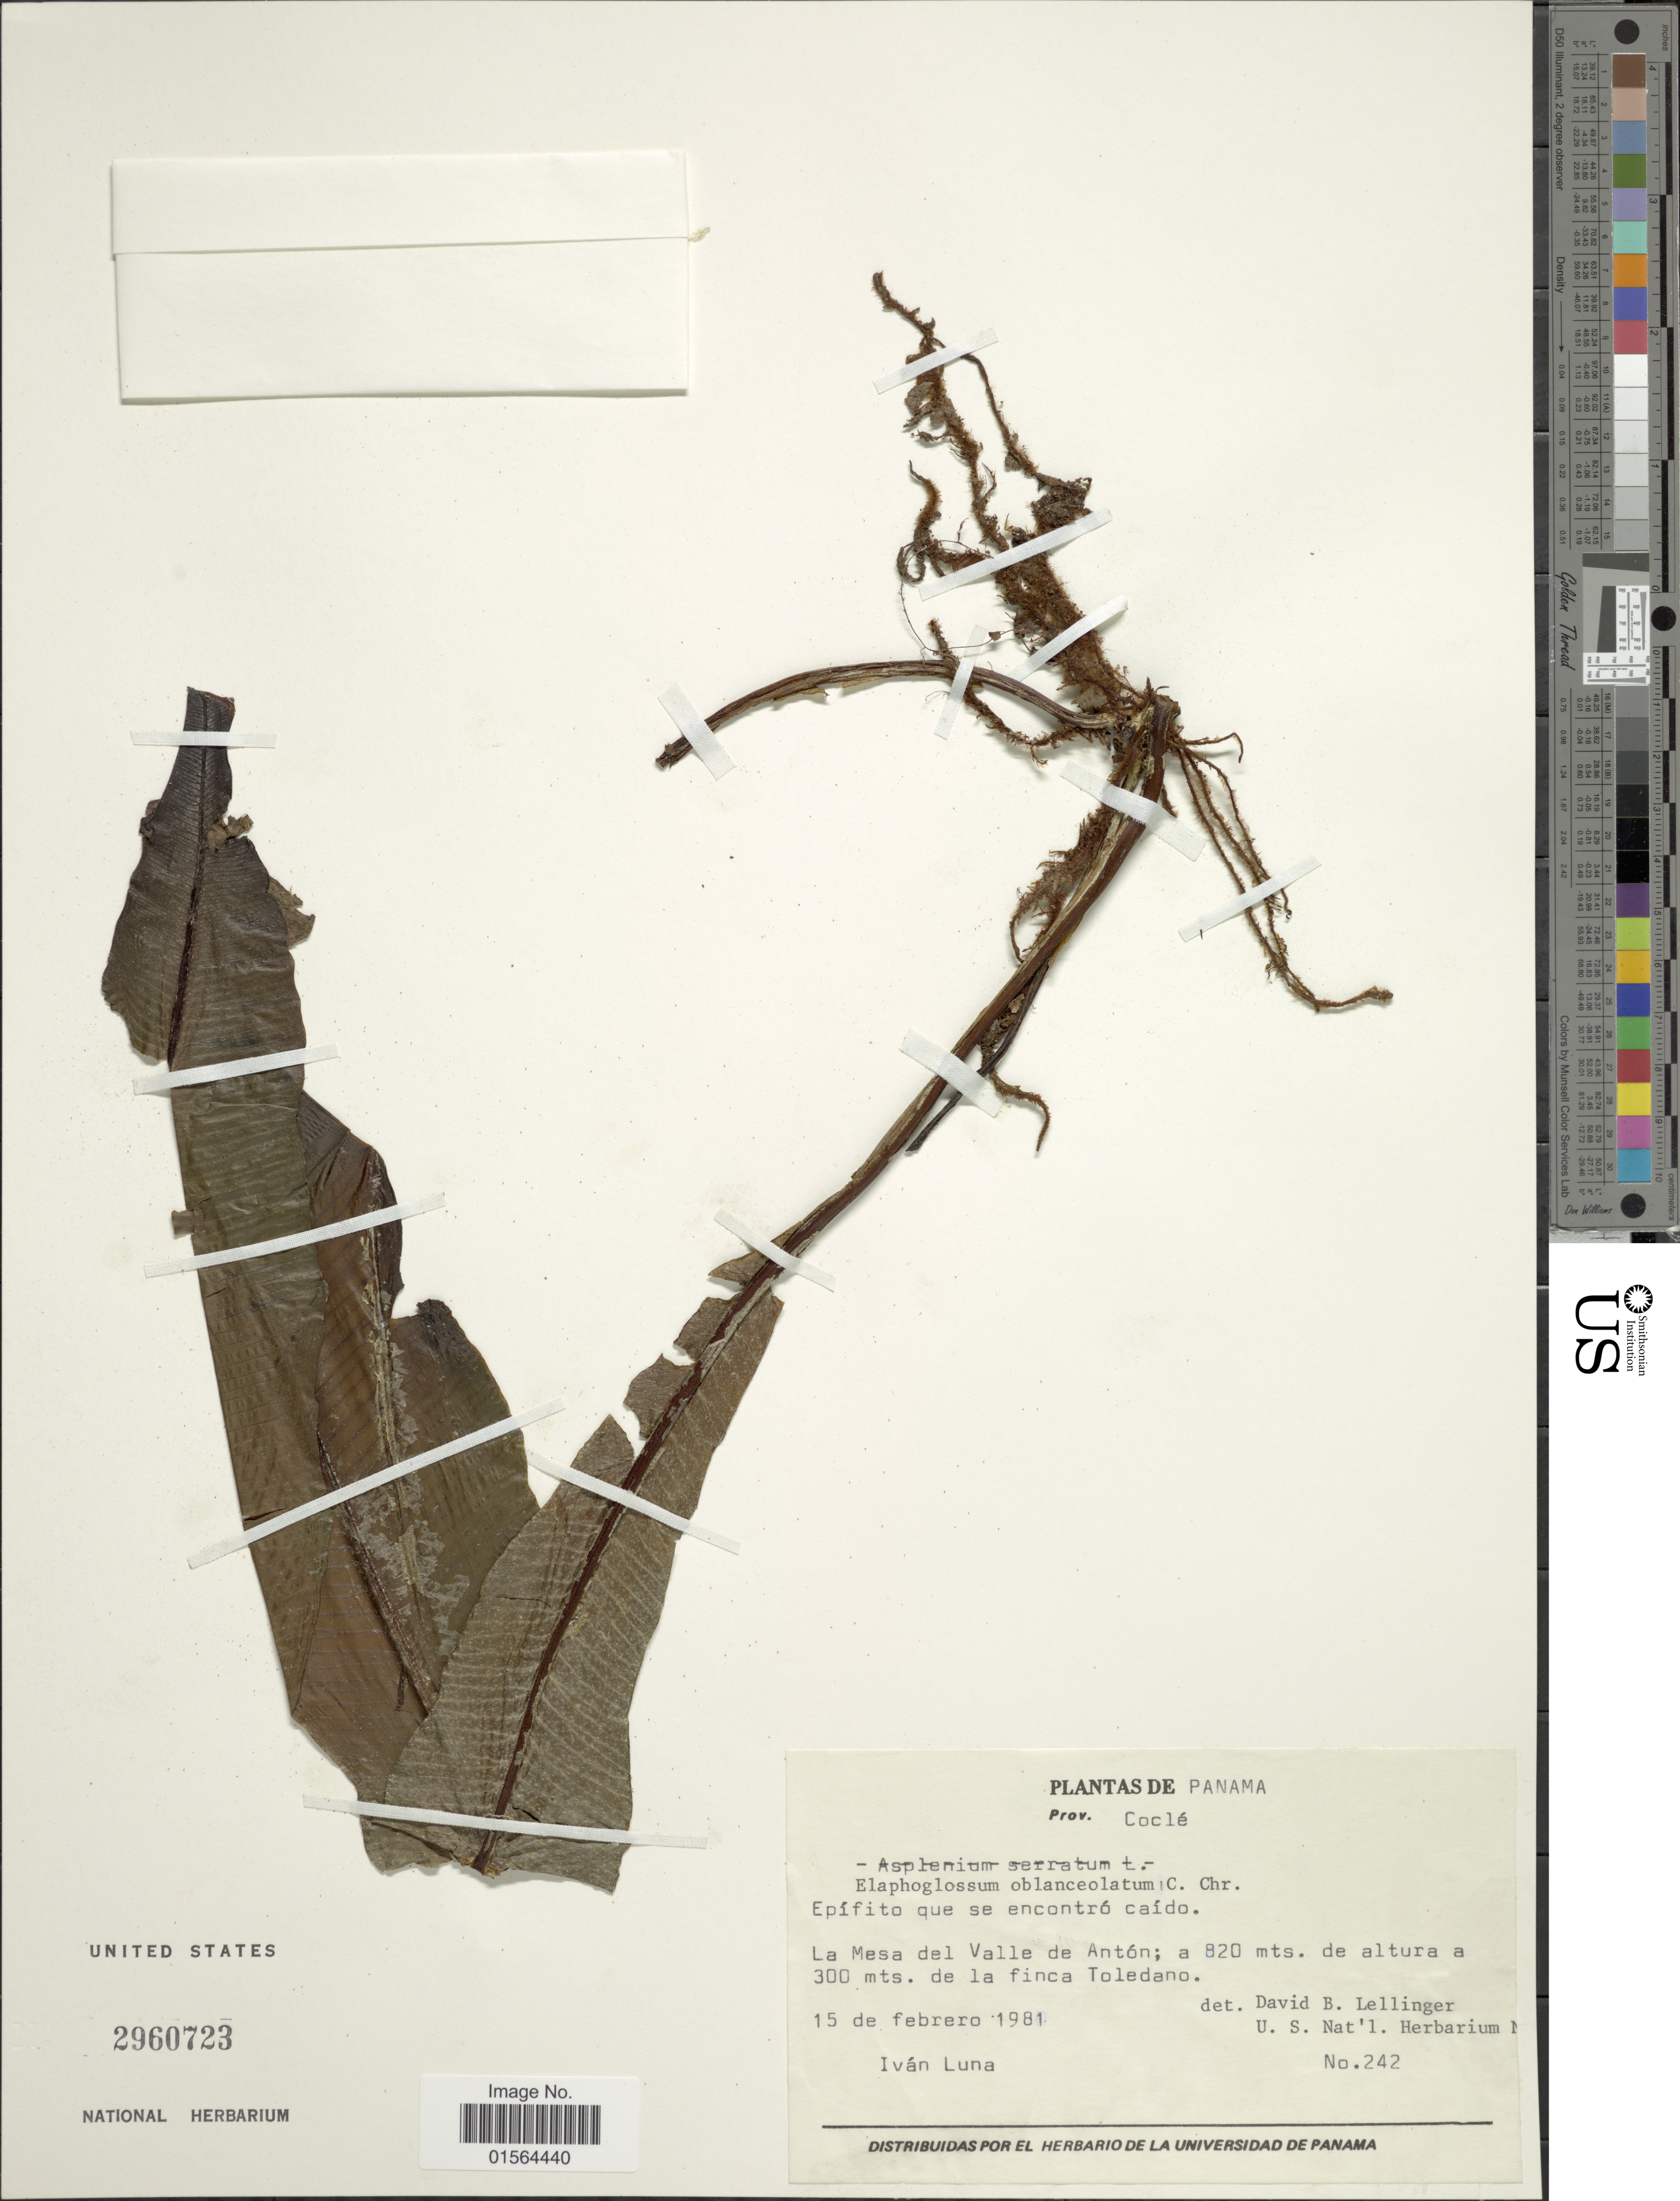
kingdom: Plantae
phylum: Tracheophyta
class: Polypodiopsida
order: Polypodiales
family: Dryopteridaceae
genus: Elaphoglossum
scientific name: Elaphoglossum oblanceolatum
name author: C. Chr.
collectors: I. Luna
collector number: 242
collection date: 1981-02-15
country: Panama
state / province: Coclé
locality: Prov. Cocle, La Mesa del Valle de Anton, de la finca Toledano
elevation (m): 300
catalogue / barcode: US 2960723